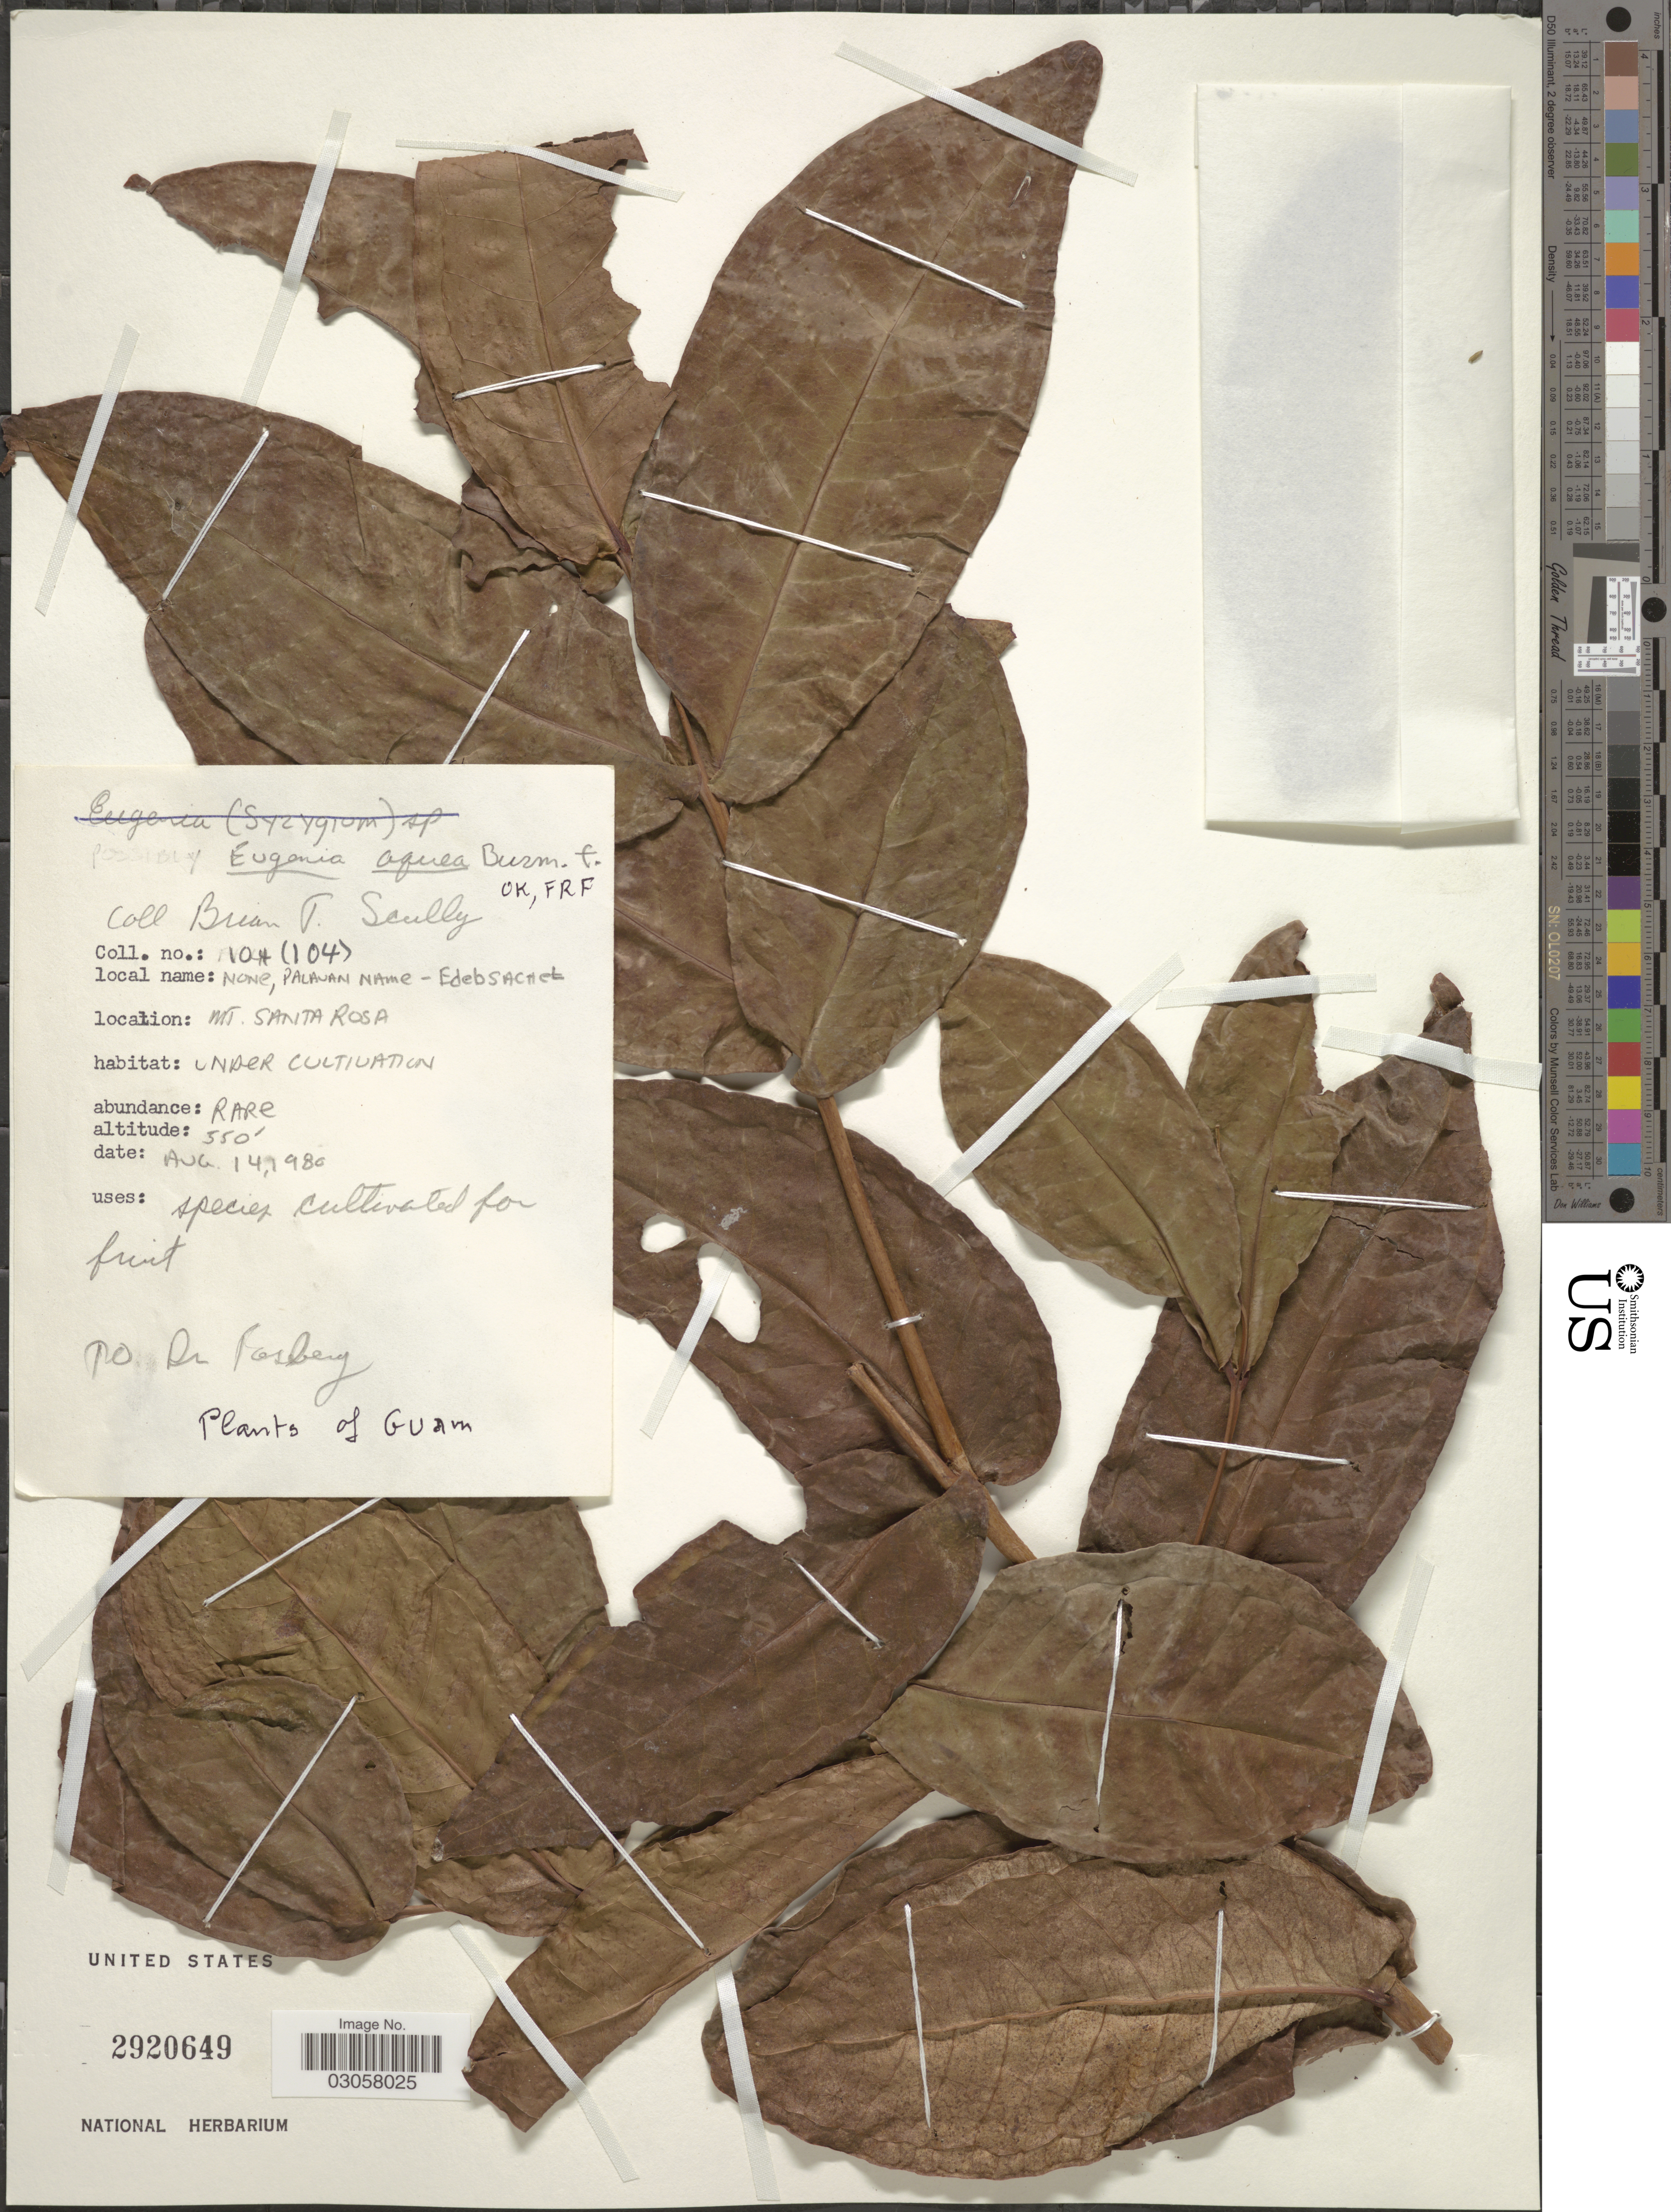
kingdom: Plantae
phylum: Tracheophyta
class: Magnoliopsida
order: Myrtales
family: Myrtaceae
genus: Syzygium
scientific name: Syzygium aqueum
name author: (Burm. f.) Altson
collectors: B. Scully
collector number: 104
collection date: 1980-08-14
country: Guam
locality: Mt. Santa Rosa.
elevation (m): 168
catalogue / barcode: US 2920649